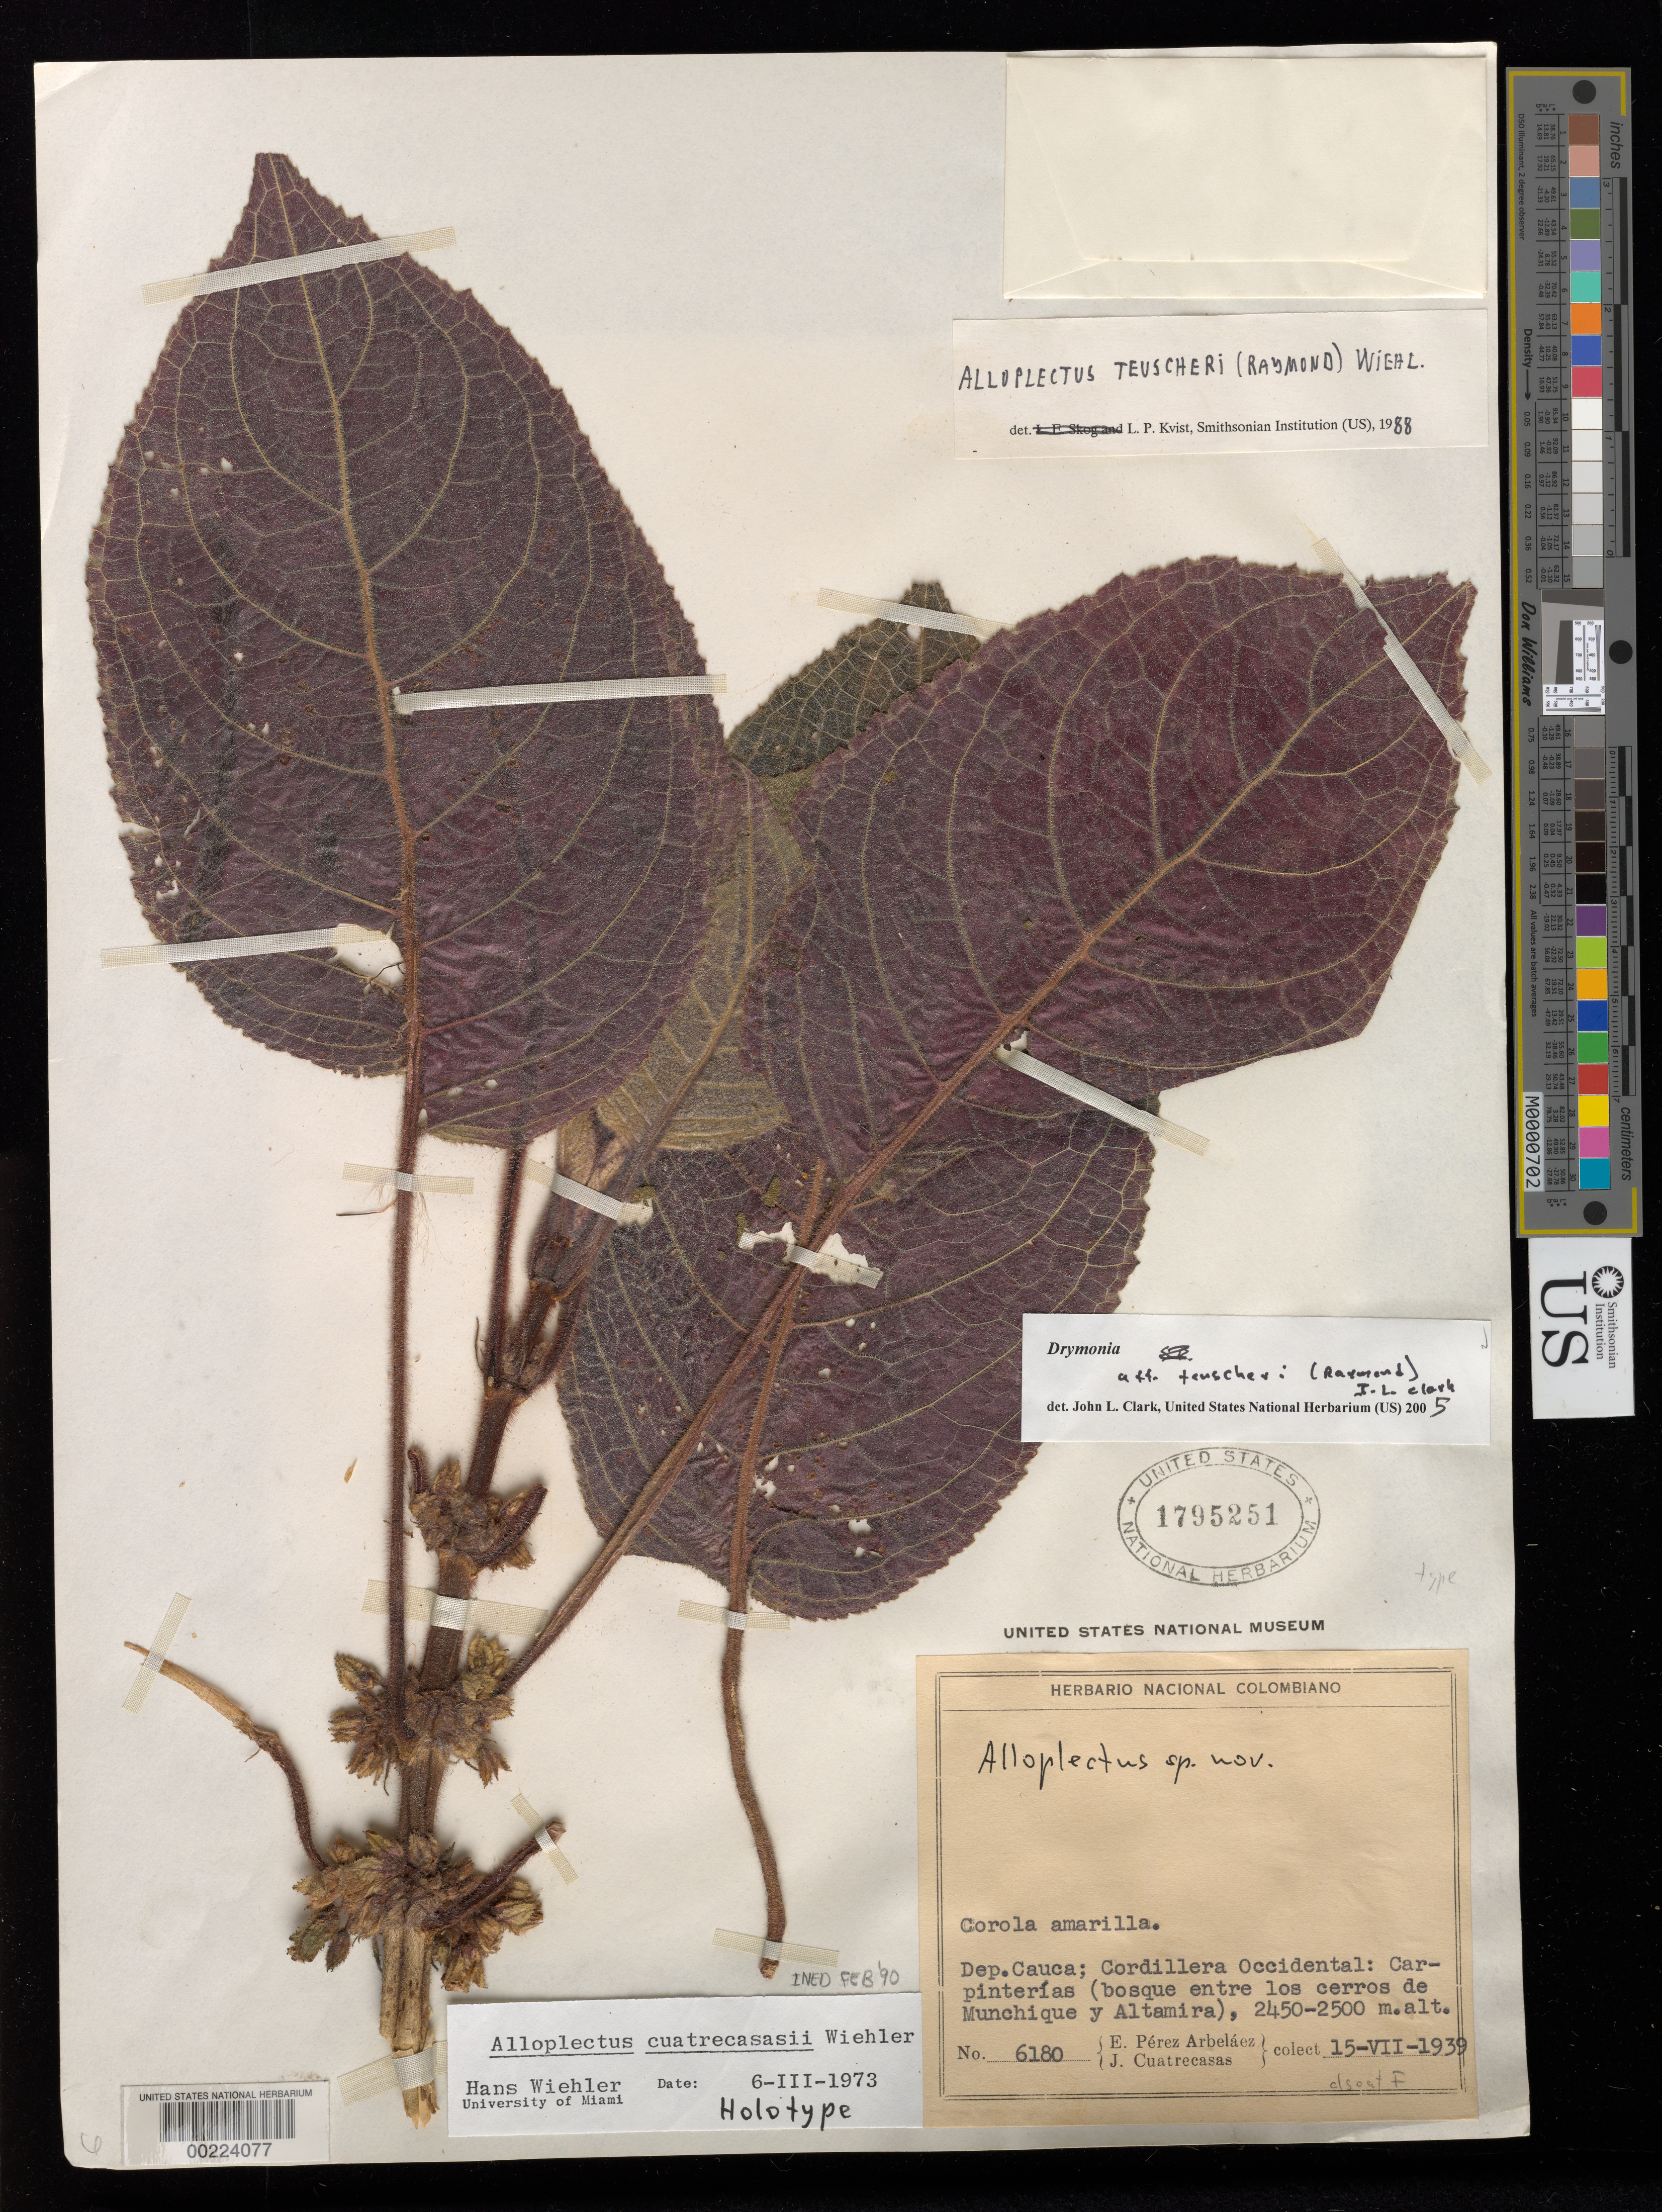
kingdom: Plantae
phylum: Tracheophyta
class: Magnoliopsida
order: Lamiales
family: Gesneriaceae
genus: Drymonia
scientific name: Drymonia teuscheri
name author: (Raymond) J.L. Clark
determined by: Clark, J. L., (SEL), The Marie Selby Botanical Garden (UNITED STATES)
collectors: E. Pérez Arbeláez & J. Cuatrecasas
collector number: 6180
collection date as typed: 15 Jul 1939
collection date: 1939-07-15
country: Colombia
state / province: Cauca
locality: Cordillera Occidental, Carpinterias; between Los Cerros de Munchique and Altamira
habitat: Forest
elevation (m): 2450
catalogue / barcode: US 1795251